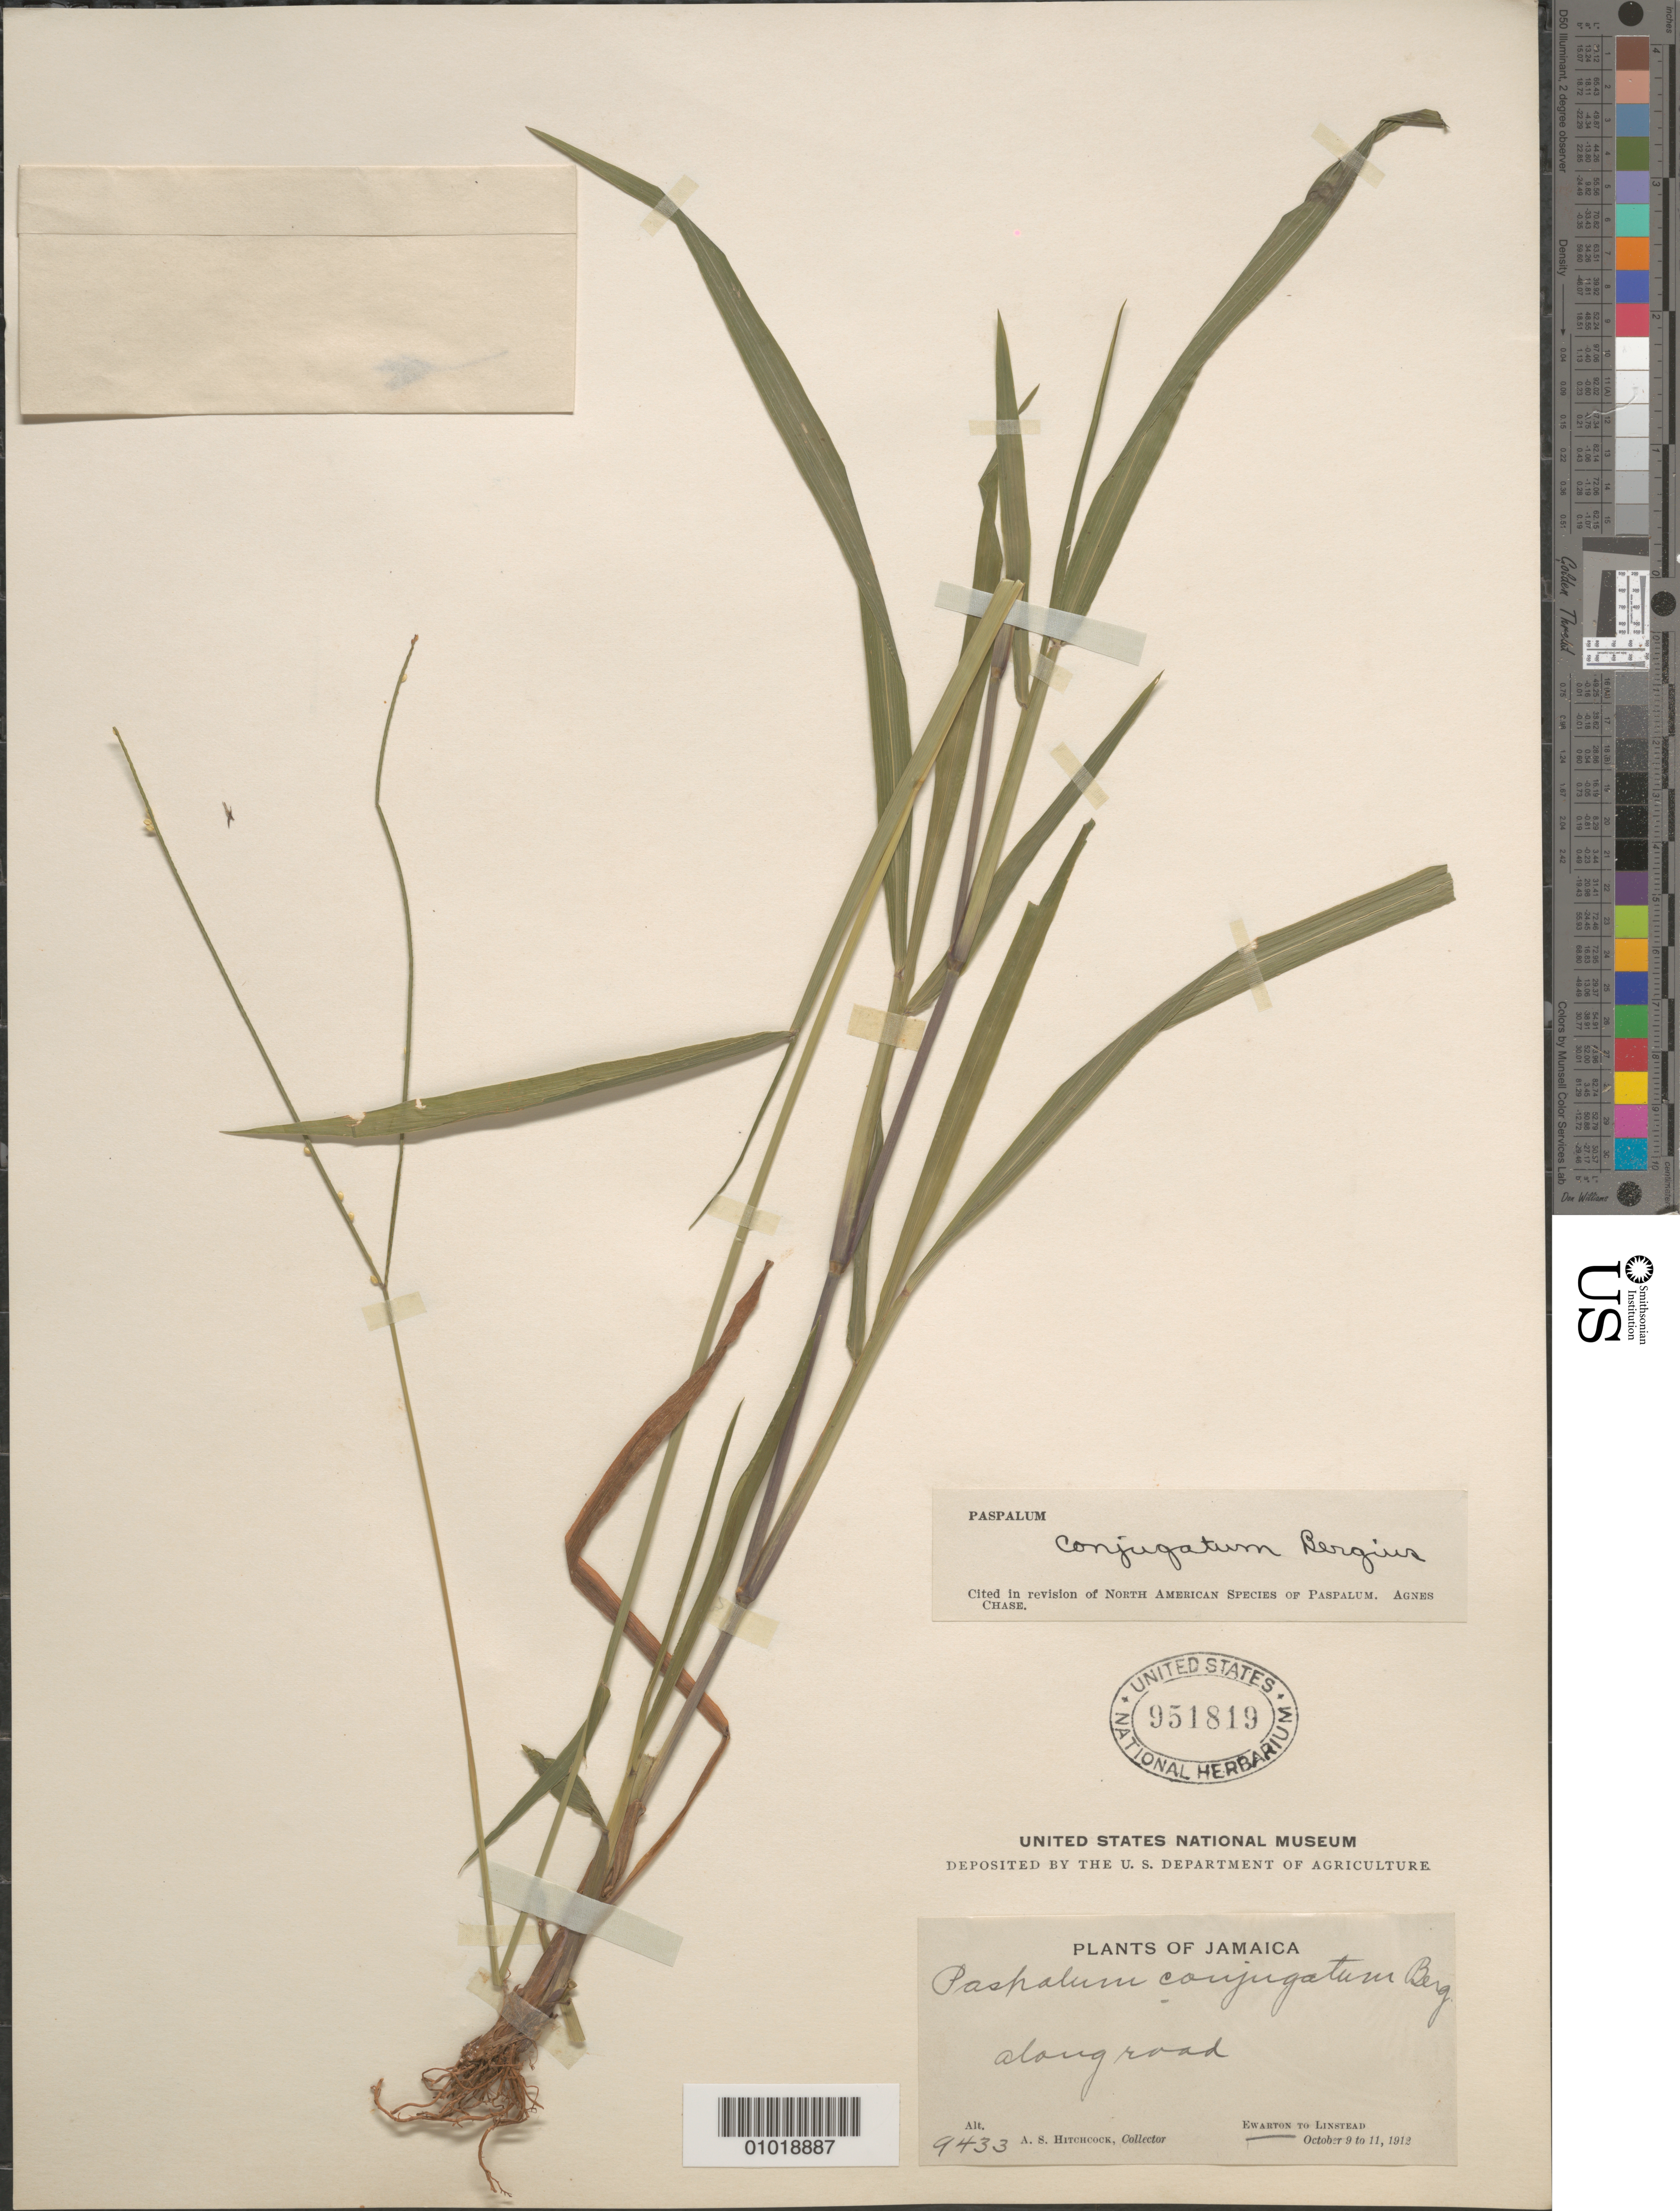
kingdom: Plantae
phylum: Tracheophyta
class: Liliopsida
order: Poales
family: Poaceae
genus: Paspalum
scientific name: Paspalum conjugatum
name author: P.J. Bergius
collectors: A. S. Hitchcock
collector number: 9433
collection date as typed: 09 Oct 1912 to 11 Oct 1912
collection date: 1912-10-09/1912-10-11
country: Jamaica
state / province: Saint Catherine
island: Jamaica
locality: Ewarton to Linstead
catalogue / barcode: US 951819